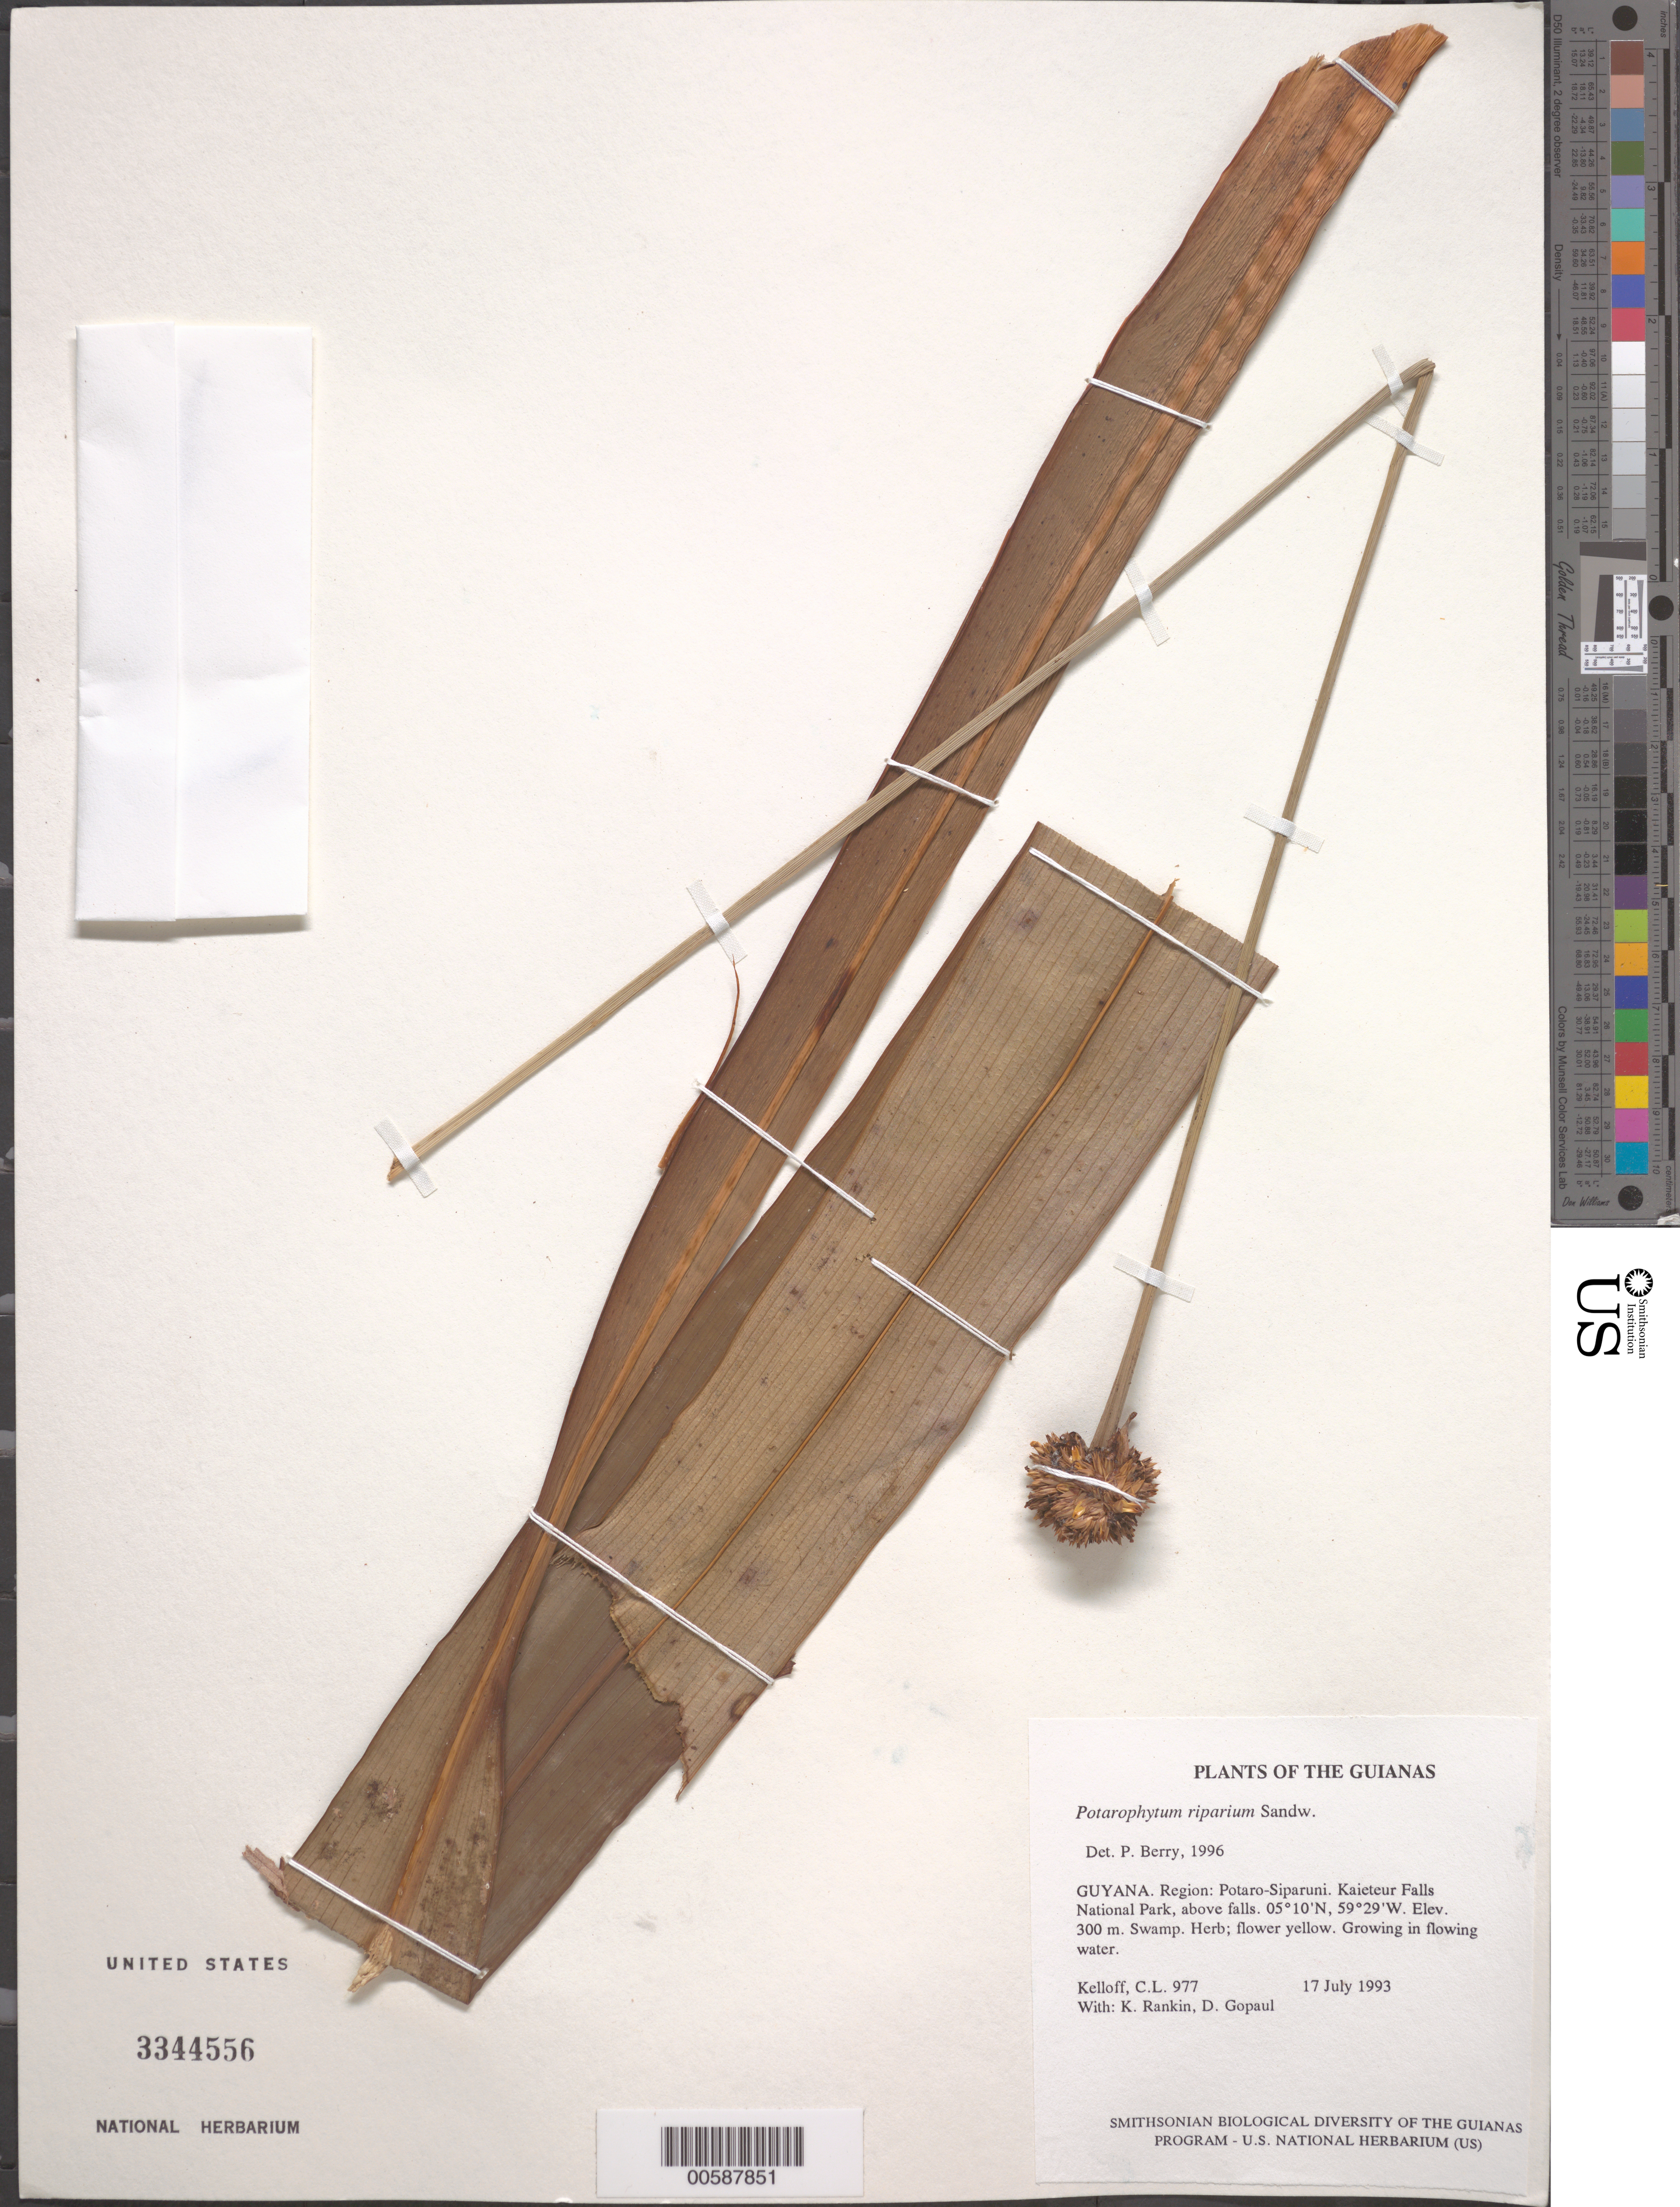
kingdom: Plantae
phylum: Tracheophyta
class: Liliopsida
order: Poales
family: Rapateaceae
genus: Potarophytum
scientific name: Potarophytum riparium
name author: Sandwith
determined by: Berry, P. E., (WIS), University of Wisconsin - Madison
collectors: C. L. Kelloff, K. Rankin & D. Gopaul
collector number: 977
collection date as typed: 17 July 1993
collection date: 1993-07-17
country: Guyana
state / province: Potaro-Siparuni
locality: Kaieteur Falls National Park, above falls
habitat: Swamp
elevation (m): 300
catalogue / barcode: US 3344556